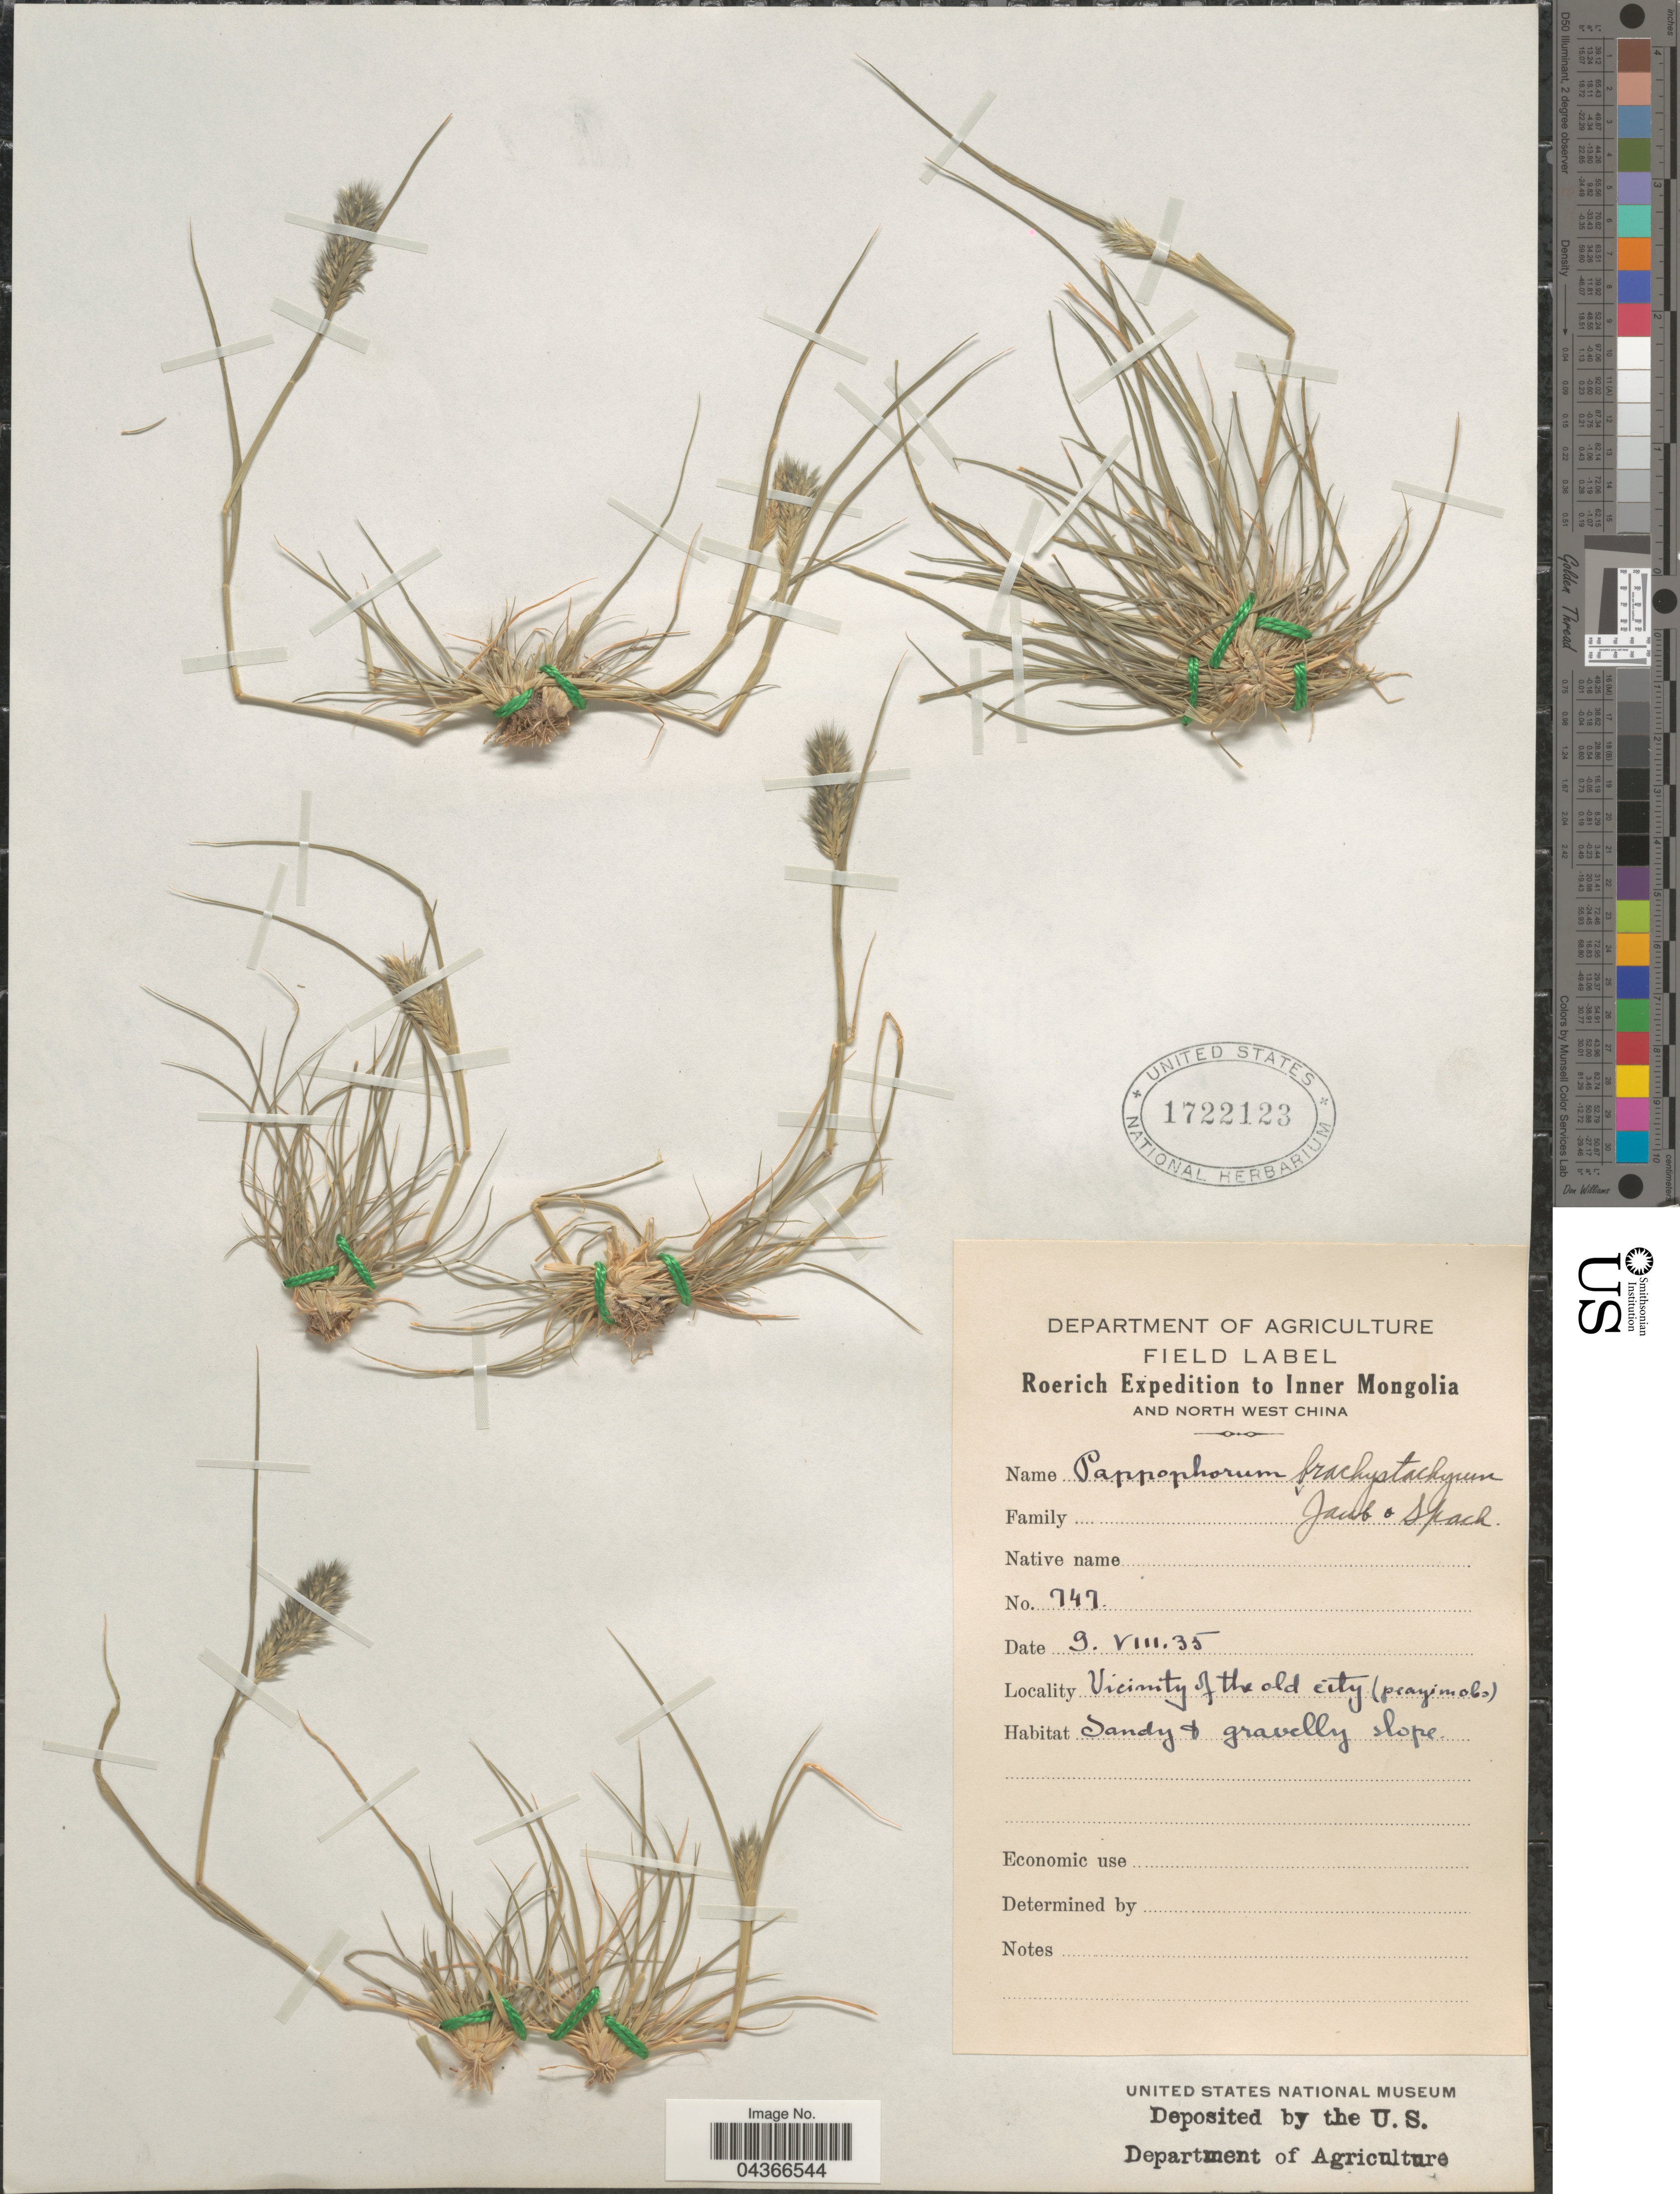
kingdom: Plantae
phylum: Tracheophyta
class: Liliopsida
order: Poales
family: Poaceae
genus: Enneapogon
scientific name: Enneapogon desvauxii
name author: P. Beauv.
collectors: Roerich Expedition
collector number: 747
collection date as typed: Transcribed d/m/y: 9/8/35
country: China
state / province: Nei Monggol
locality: Inner Mongolia and North West China. Vicinity of the old city (prayimobs [interpreted]).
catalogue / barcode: US 1722123